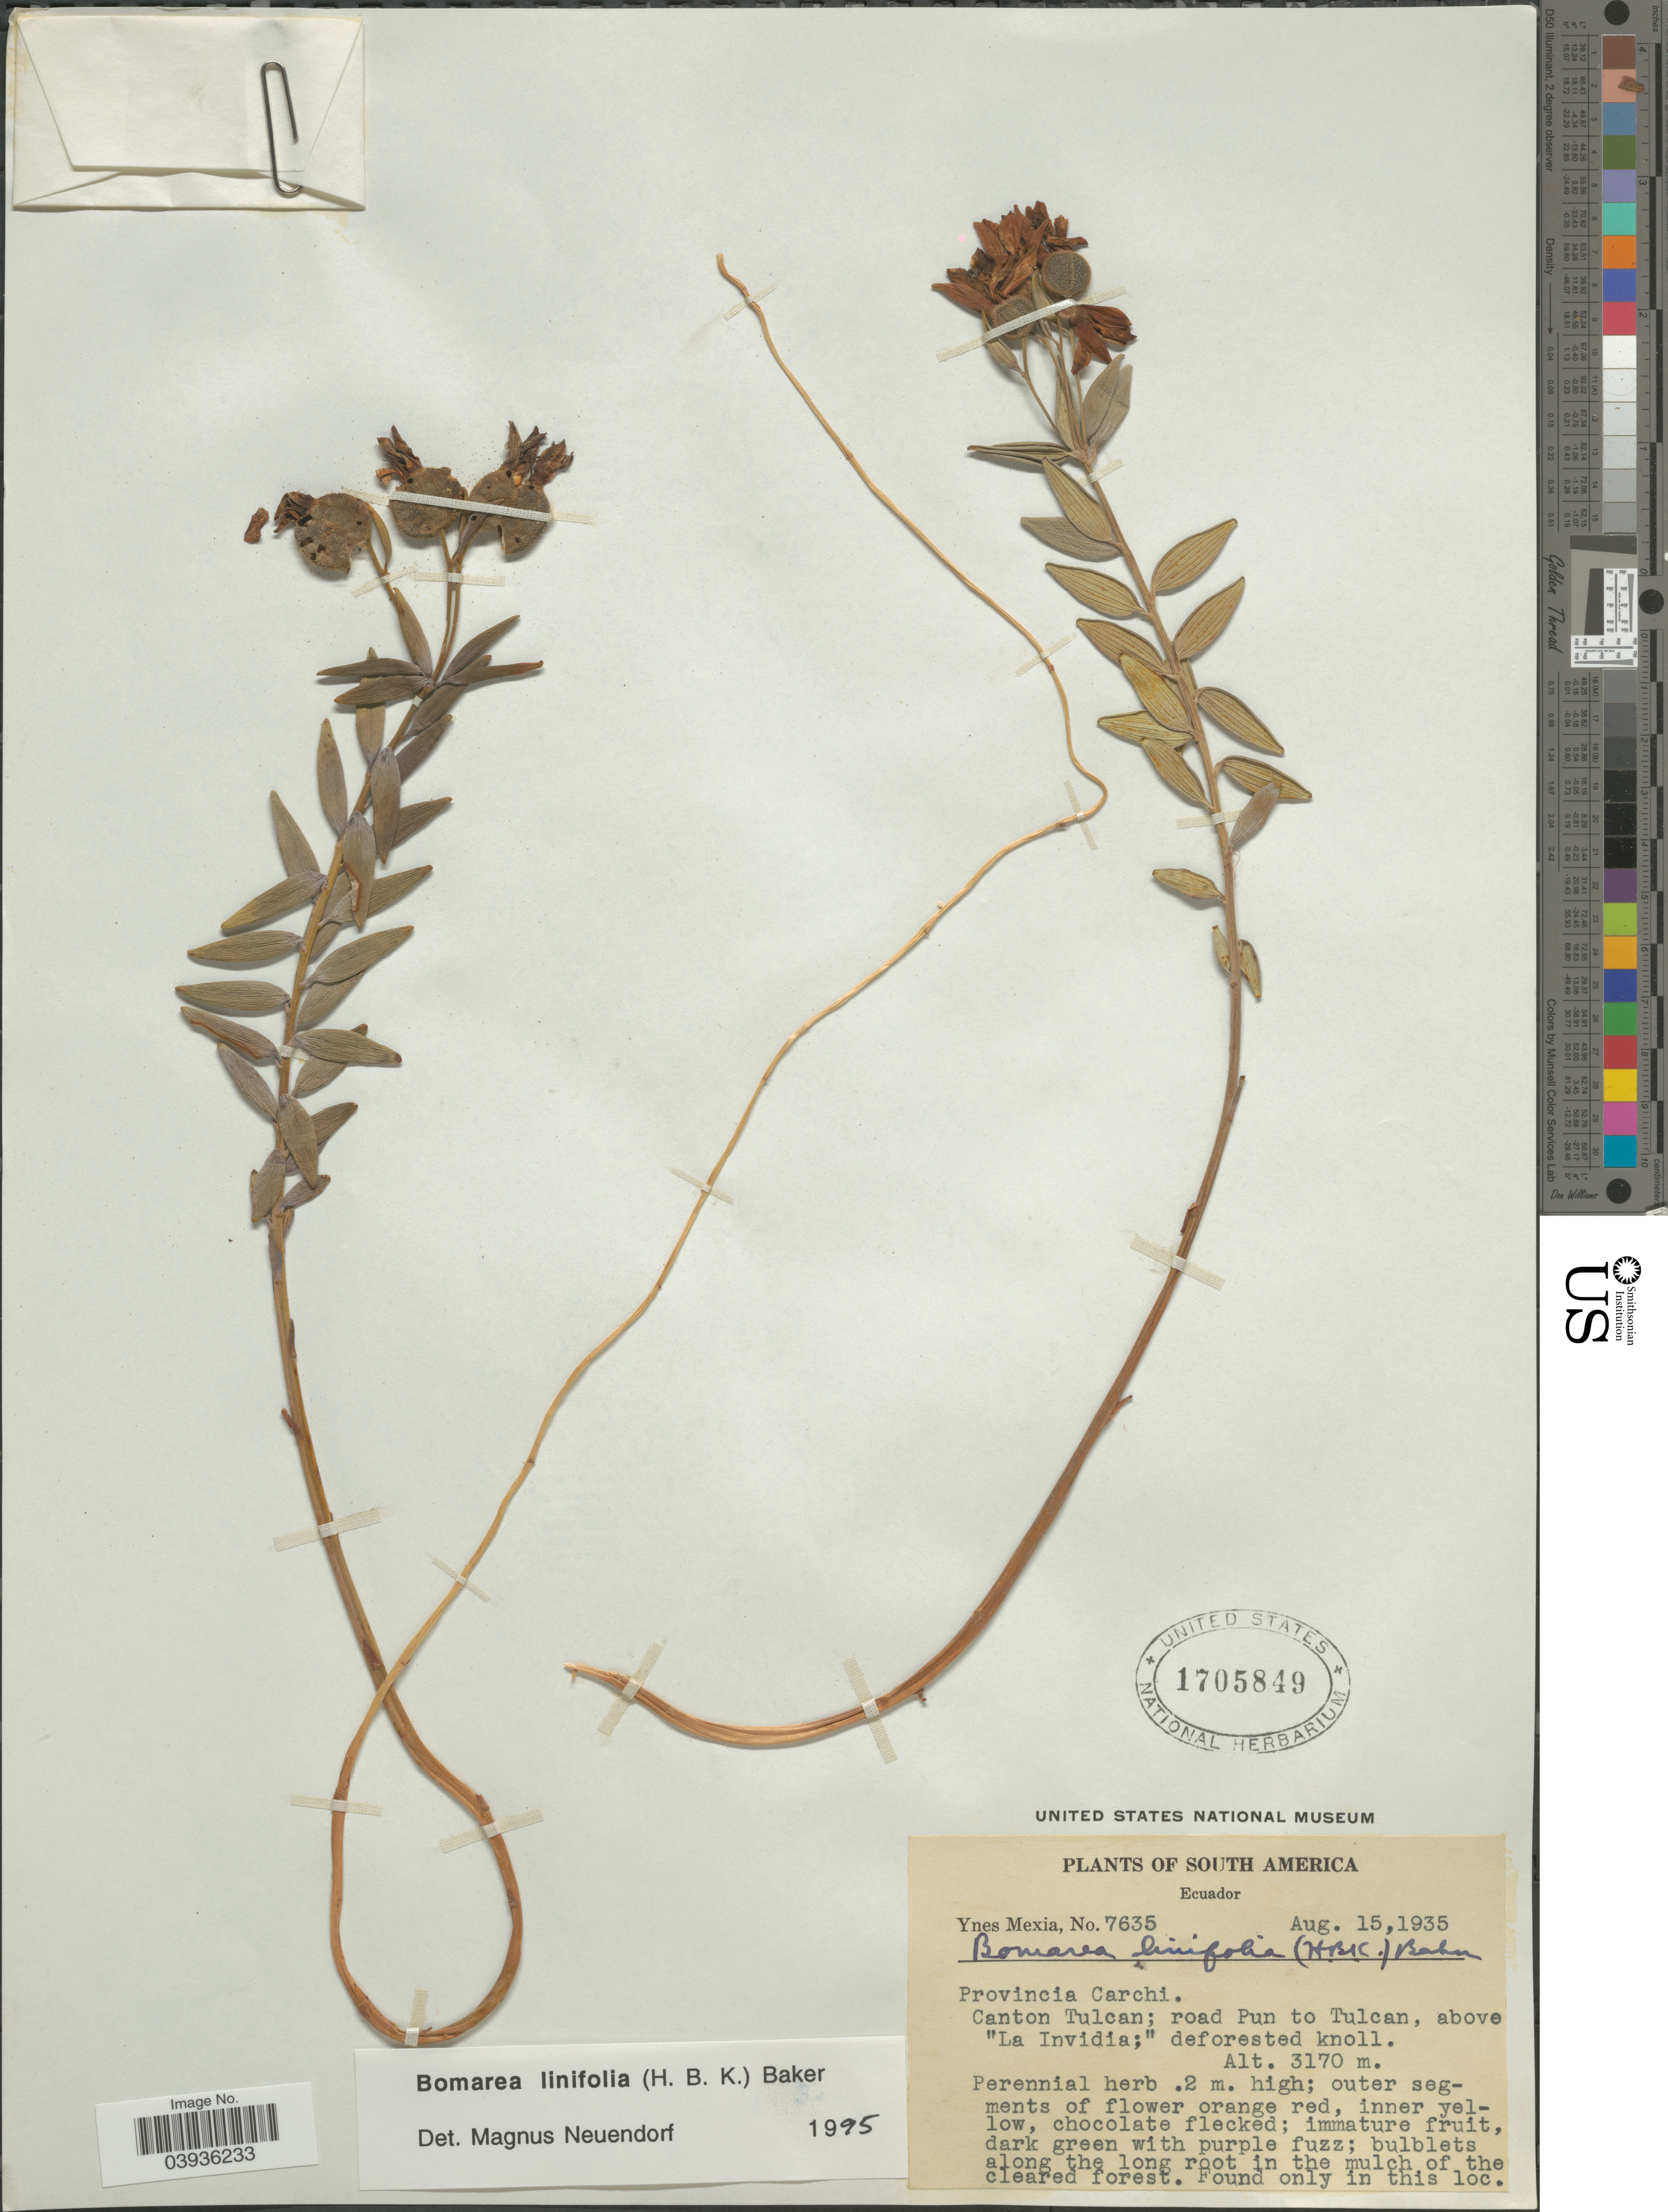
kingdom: Plantae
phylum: Tracheophyta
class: Liliopsida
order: Liliales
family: Alstroemeriaceae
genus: Bomarea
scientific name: Bomarea linifolia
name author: (Kunth) Baker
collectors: Y. Mexia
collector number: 7635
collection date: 1935-08-15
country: Ecuador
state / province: Carchi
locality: South America. Canton Tulcan; road Pun to Tulcan, above 'La Invidia:'.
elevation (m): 3170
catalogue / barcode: US 1705849